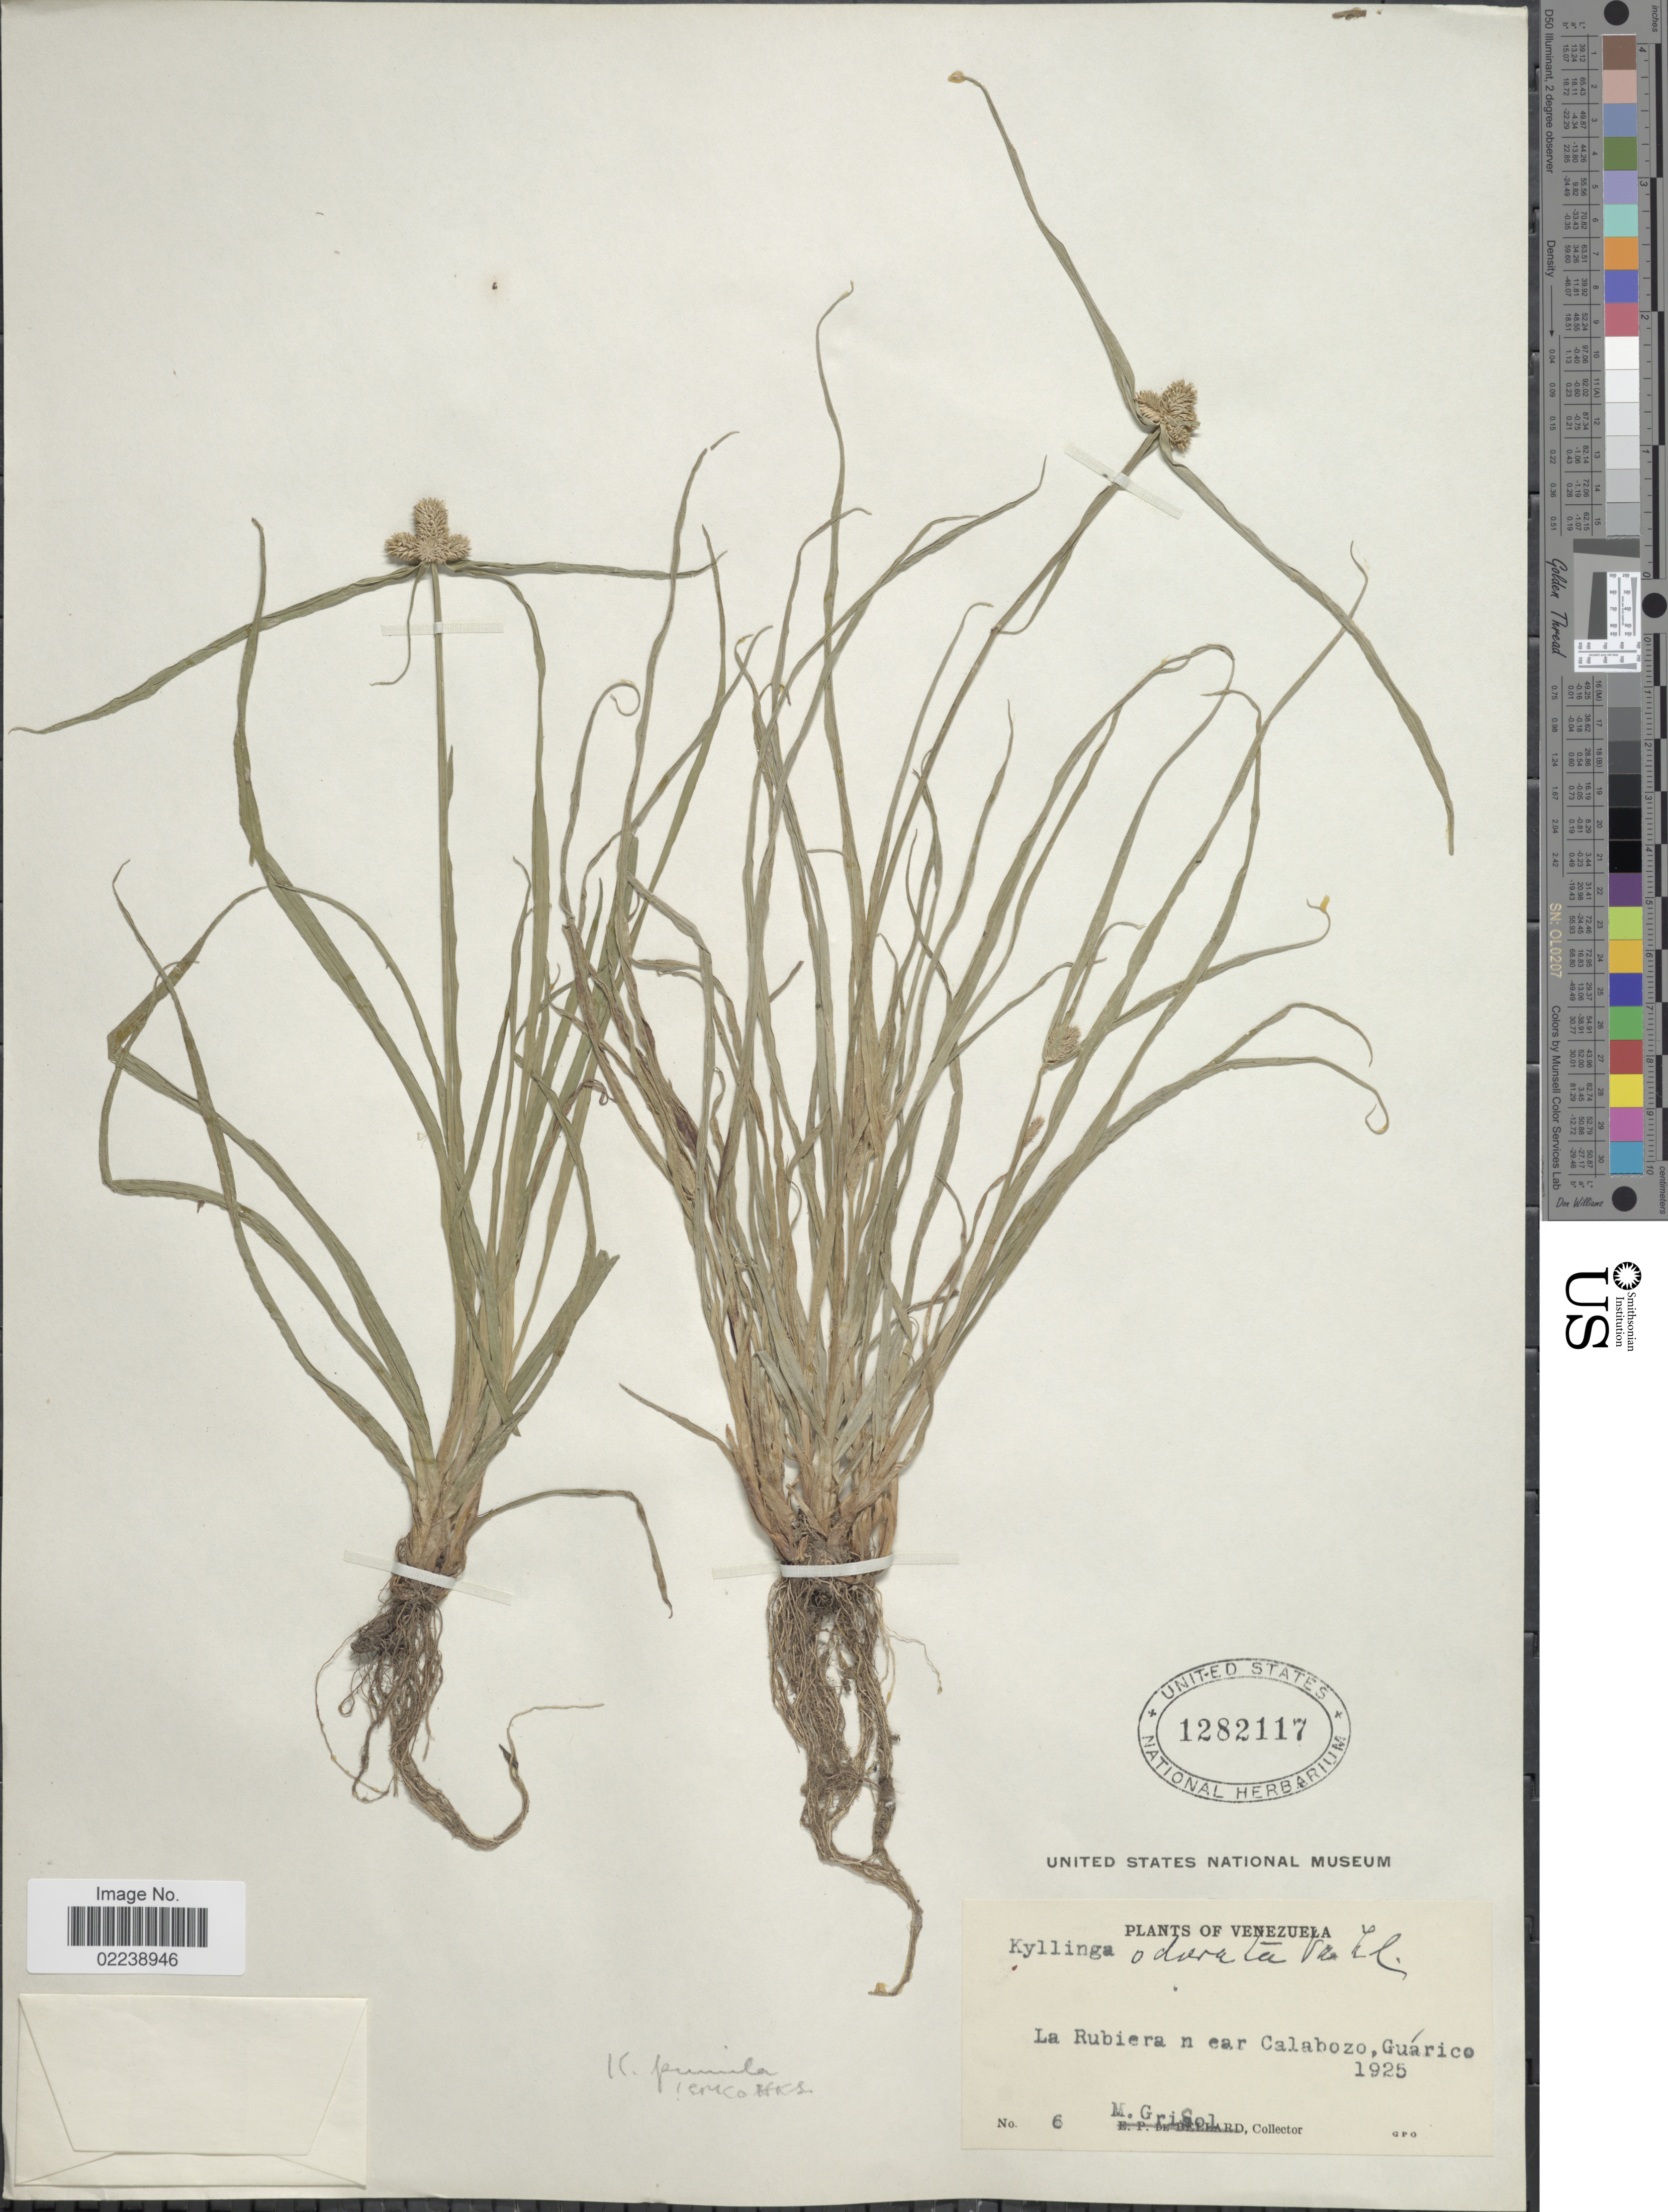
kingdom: Plantae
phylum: Tracheophyta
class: Liliopsida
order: Poales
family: Cyperaceae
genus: Cyperus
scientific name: Cyperus hortensis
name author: (Salzm. ex Steud.) Dorr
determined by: Strong, M. T., (US), Smithsonian Institution - National Museum of Natural History (UNITED STATES)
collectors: M. Grisol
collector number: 6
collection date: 1925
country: Venezuela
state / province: Guárico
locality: La Rubiera near Calabozo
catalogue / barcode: US 1282117